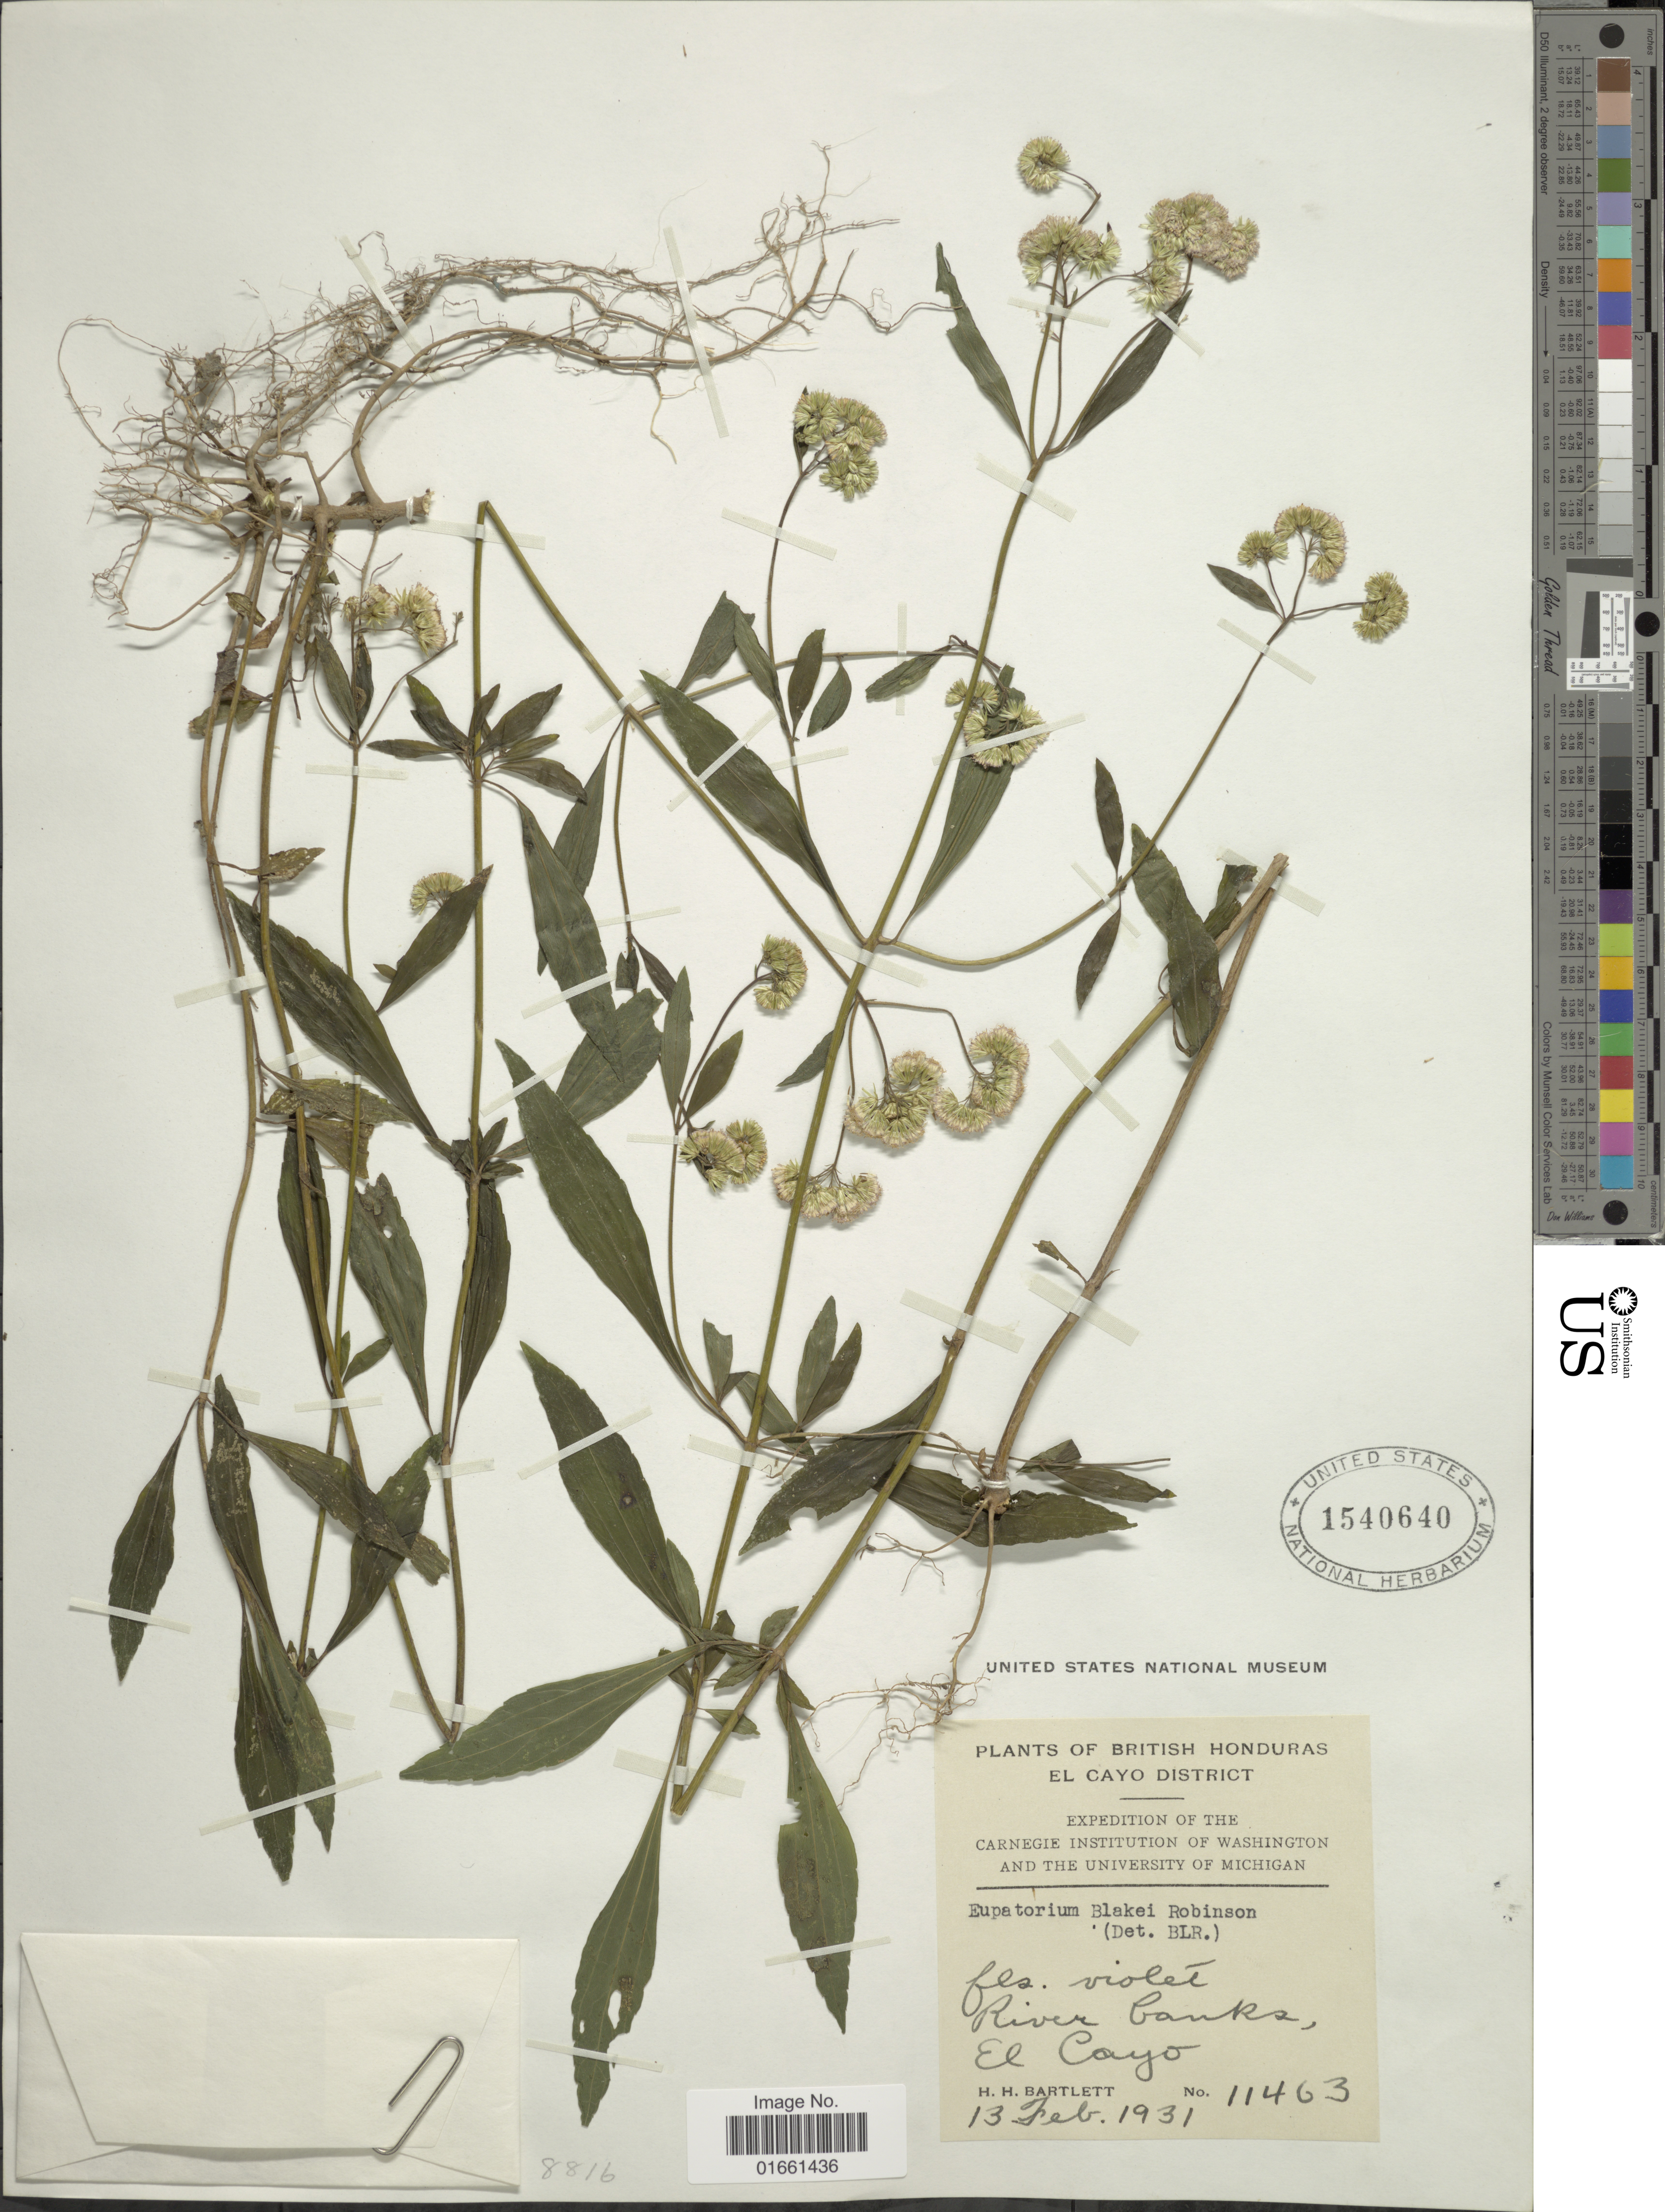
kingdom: Plantae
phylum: Tracheophyta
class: Magnoliopsida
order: Asterales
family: Asteraceae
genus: Fleischmannia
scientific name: Fleischmannia blakei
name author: (B.L. Rob.) R.M. King & H. Rob.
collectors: H. H. Bartlett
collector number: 11463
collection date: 1931-02-13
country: Belize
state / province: Cayo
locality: British Honduras, El Cayo District, River banks, El Cayo.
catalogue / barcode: US 1540640